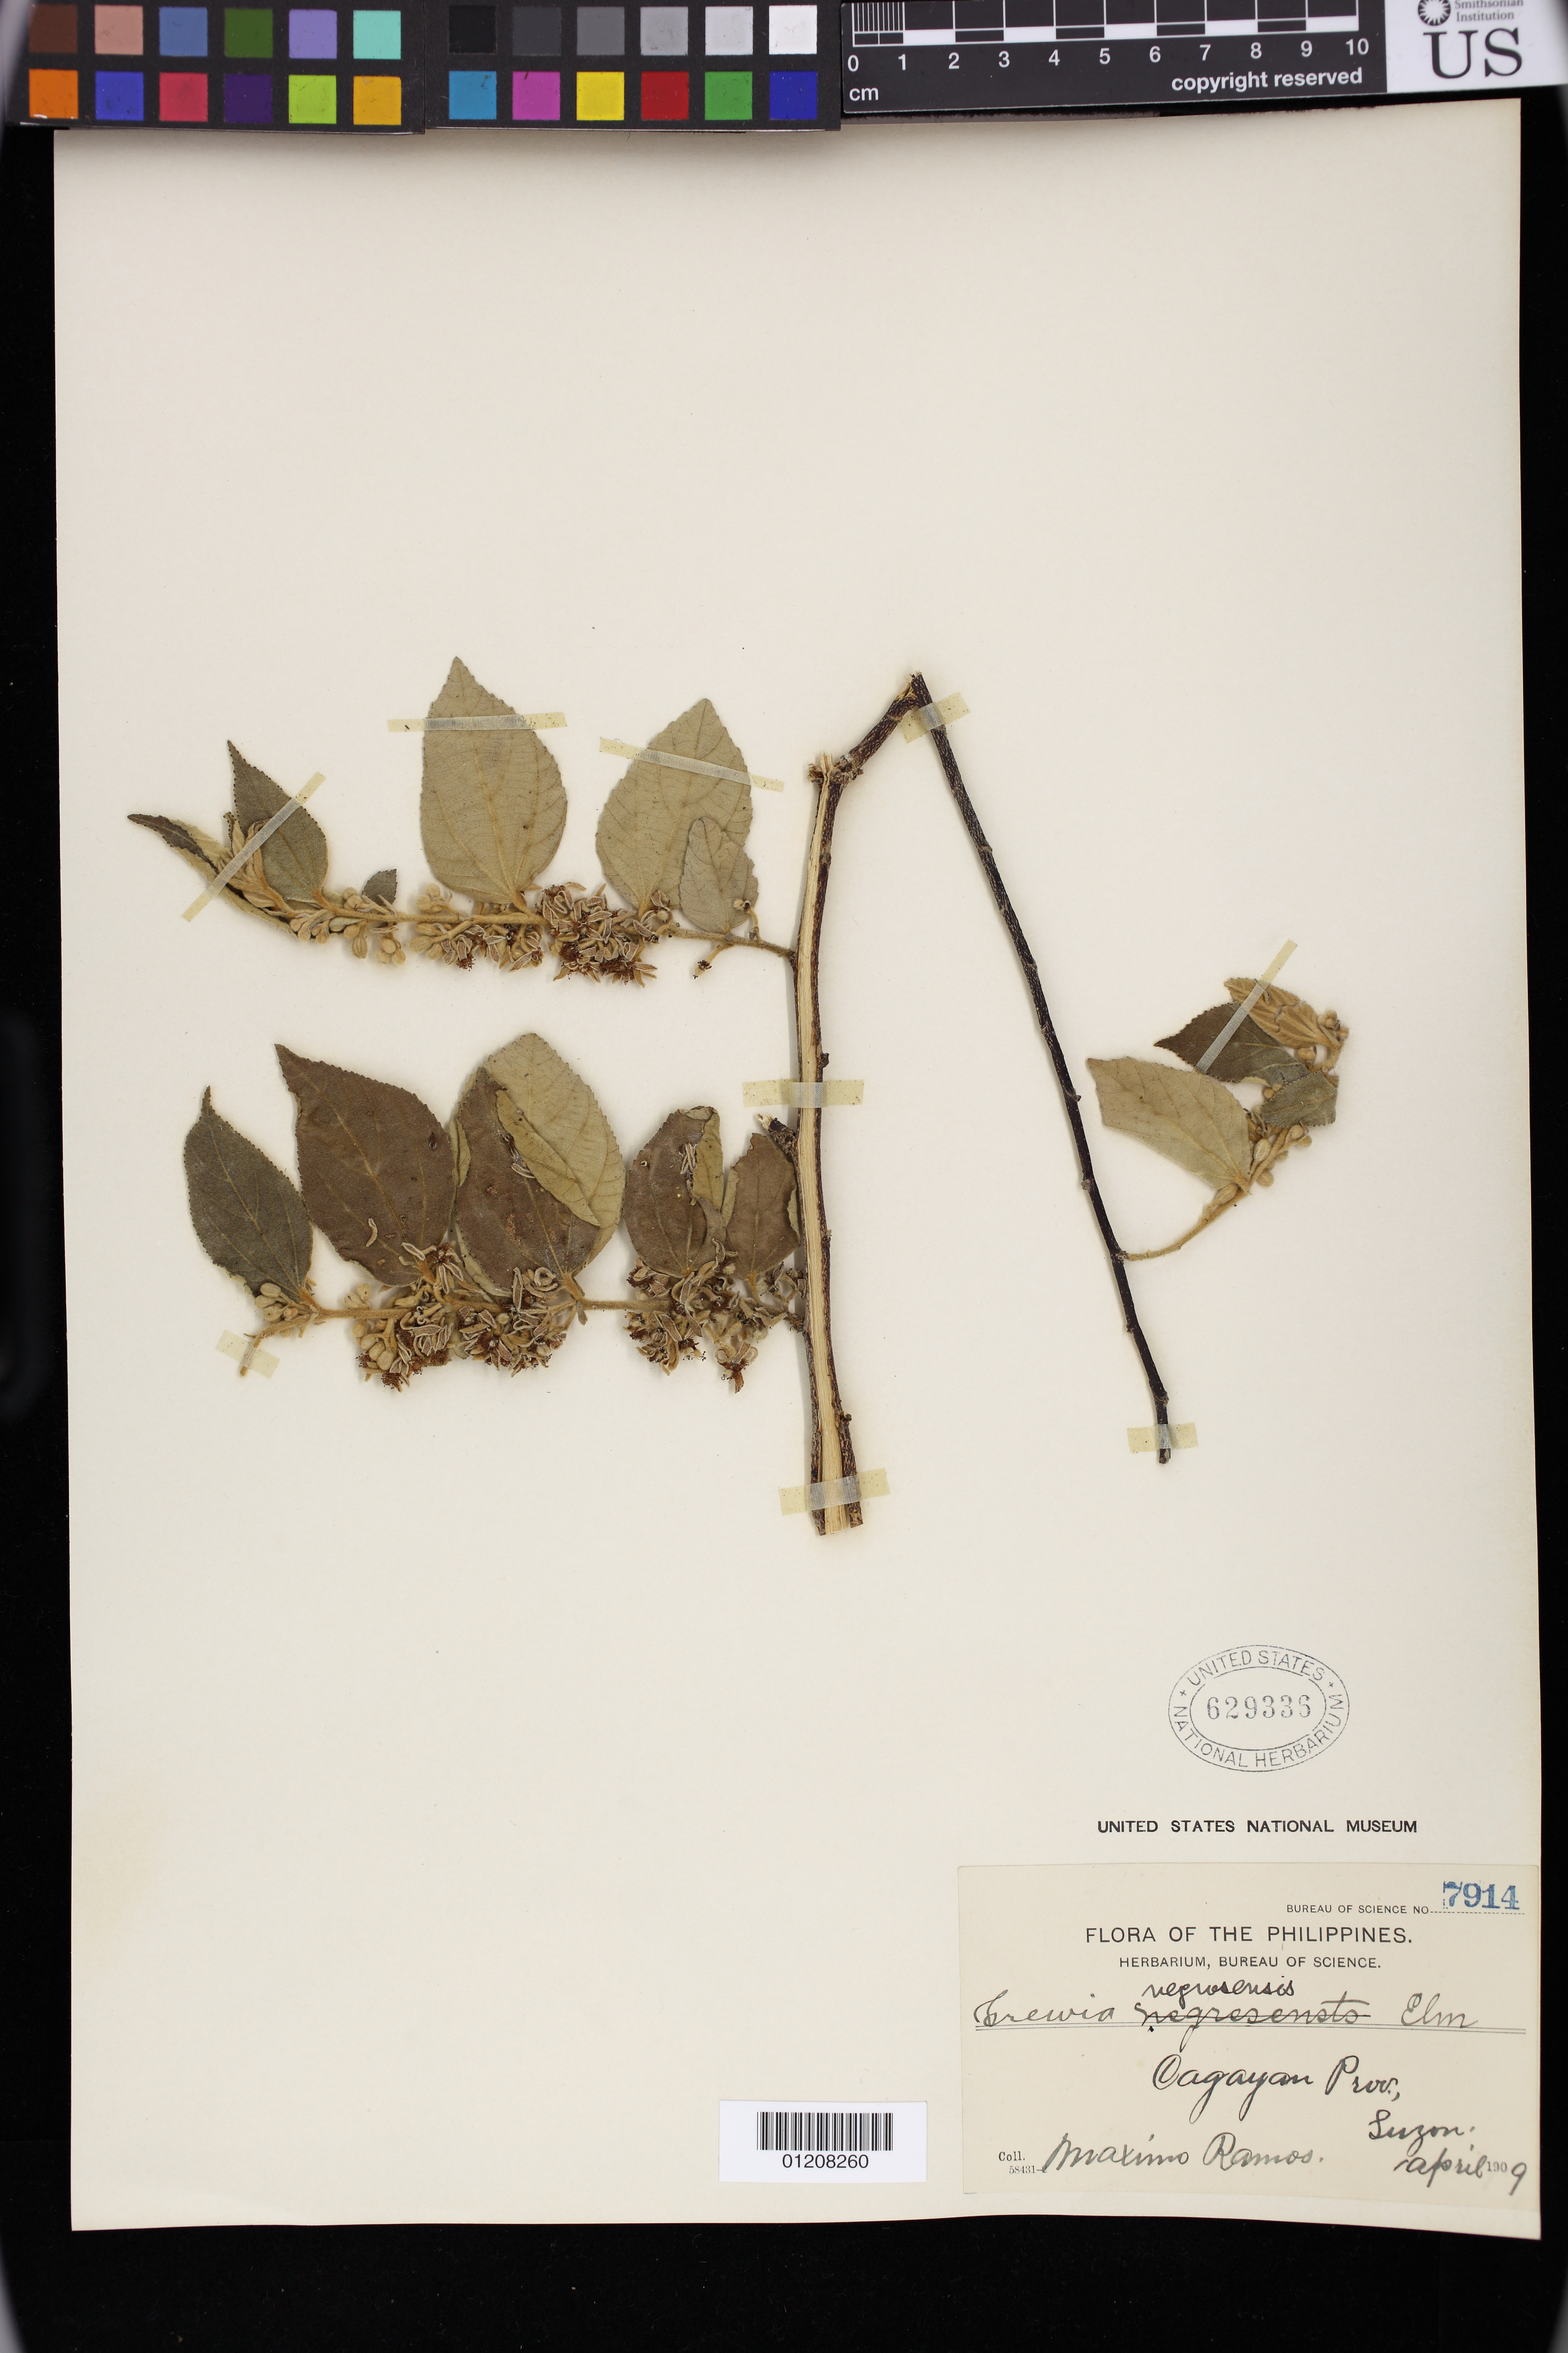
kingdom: Plantae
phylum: Tracheophyta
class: Magnoliopsida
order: Malvales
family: Malvaceae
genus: Grewia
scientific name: Grewia eriocarpa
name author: Juss.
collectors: M. Ramos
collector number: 58431-2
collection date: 1909-04-01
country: Philippines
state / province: Cagayan Valley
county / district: Cagayan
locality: Island of Luzon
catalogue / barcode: US 629336